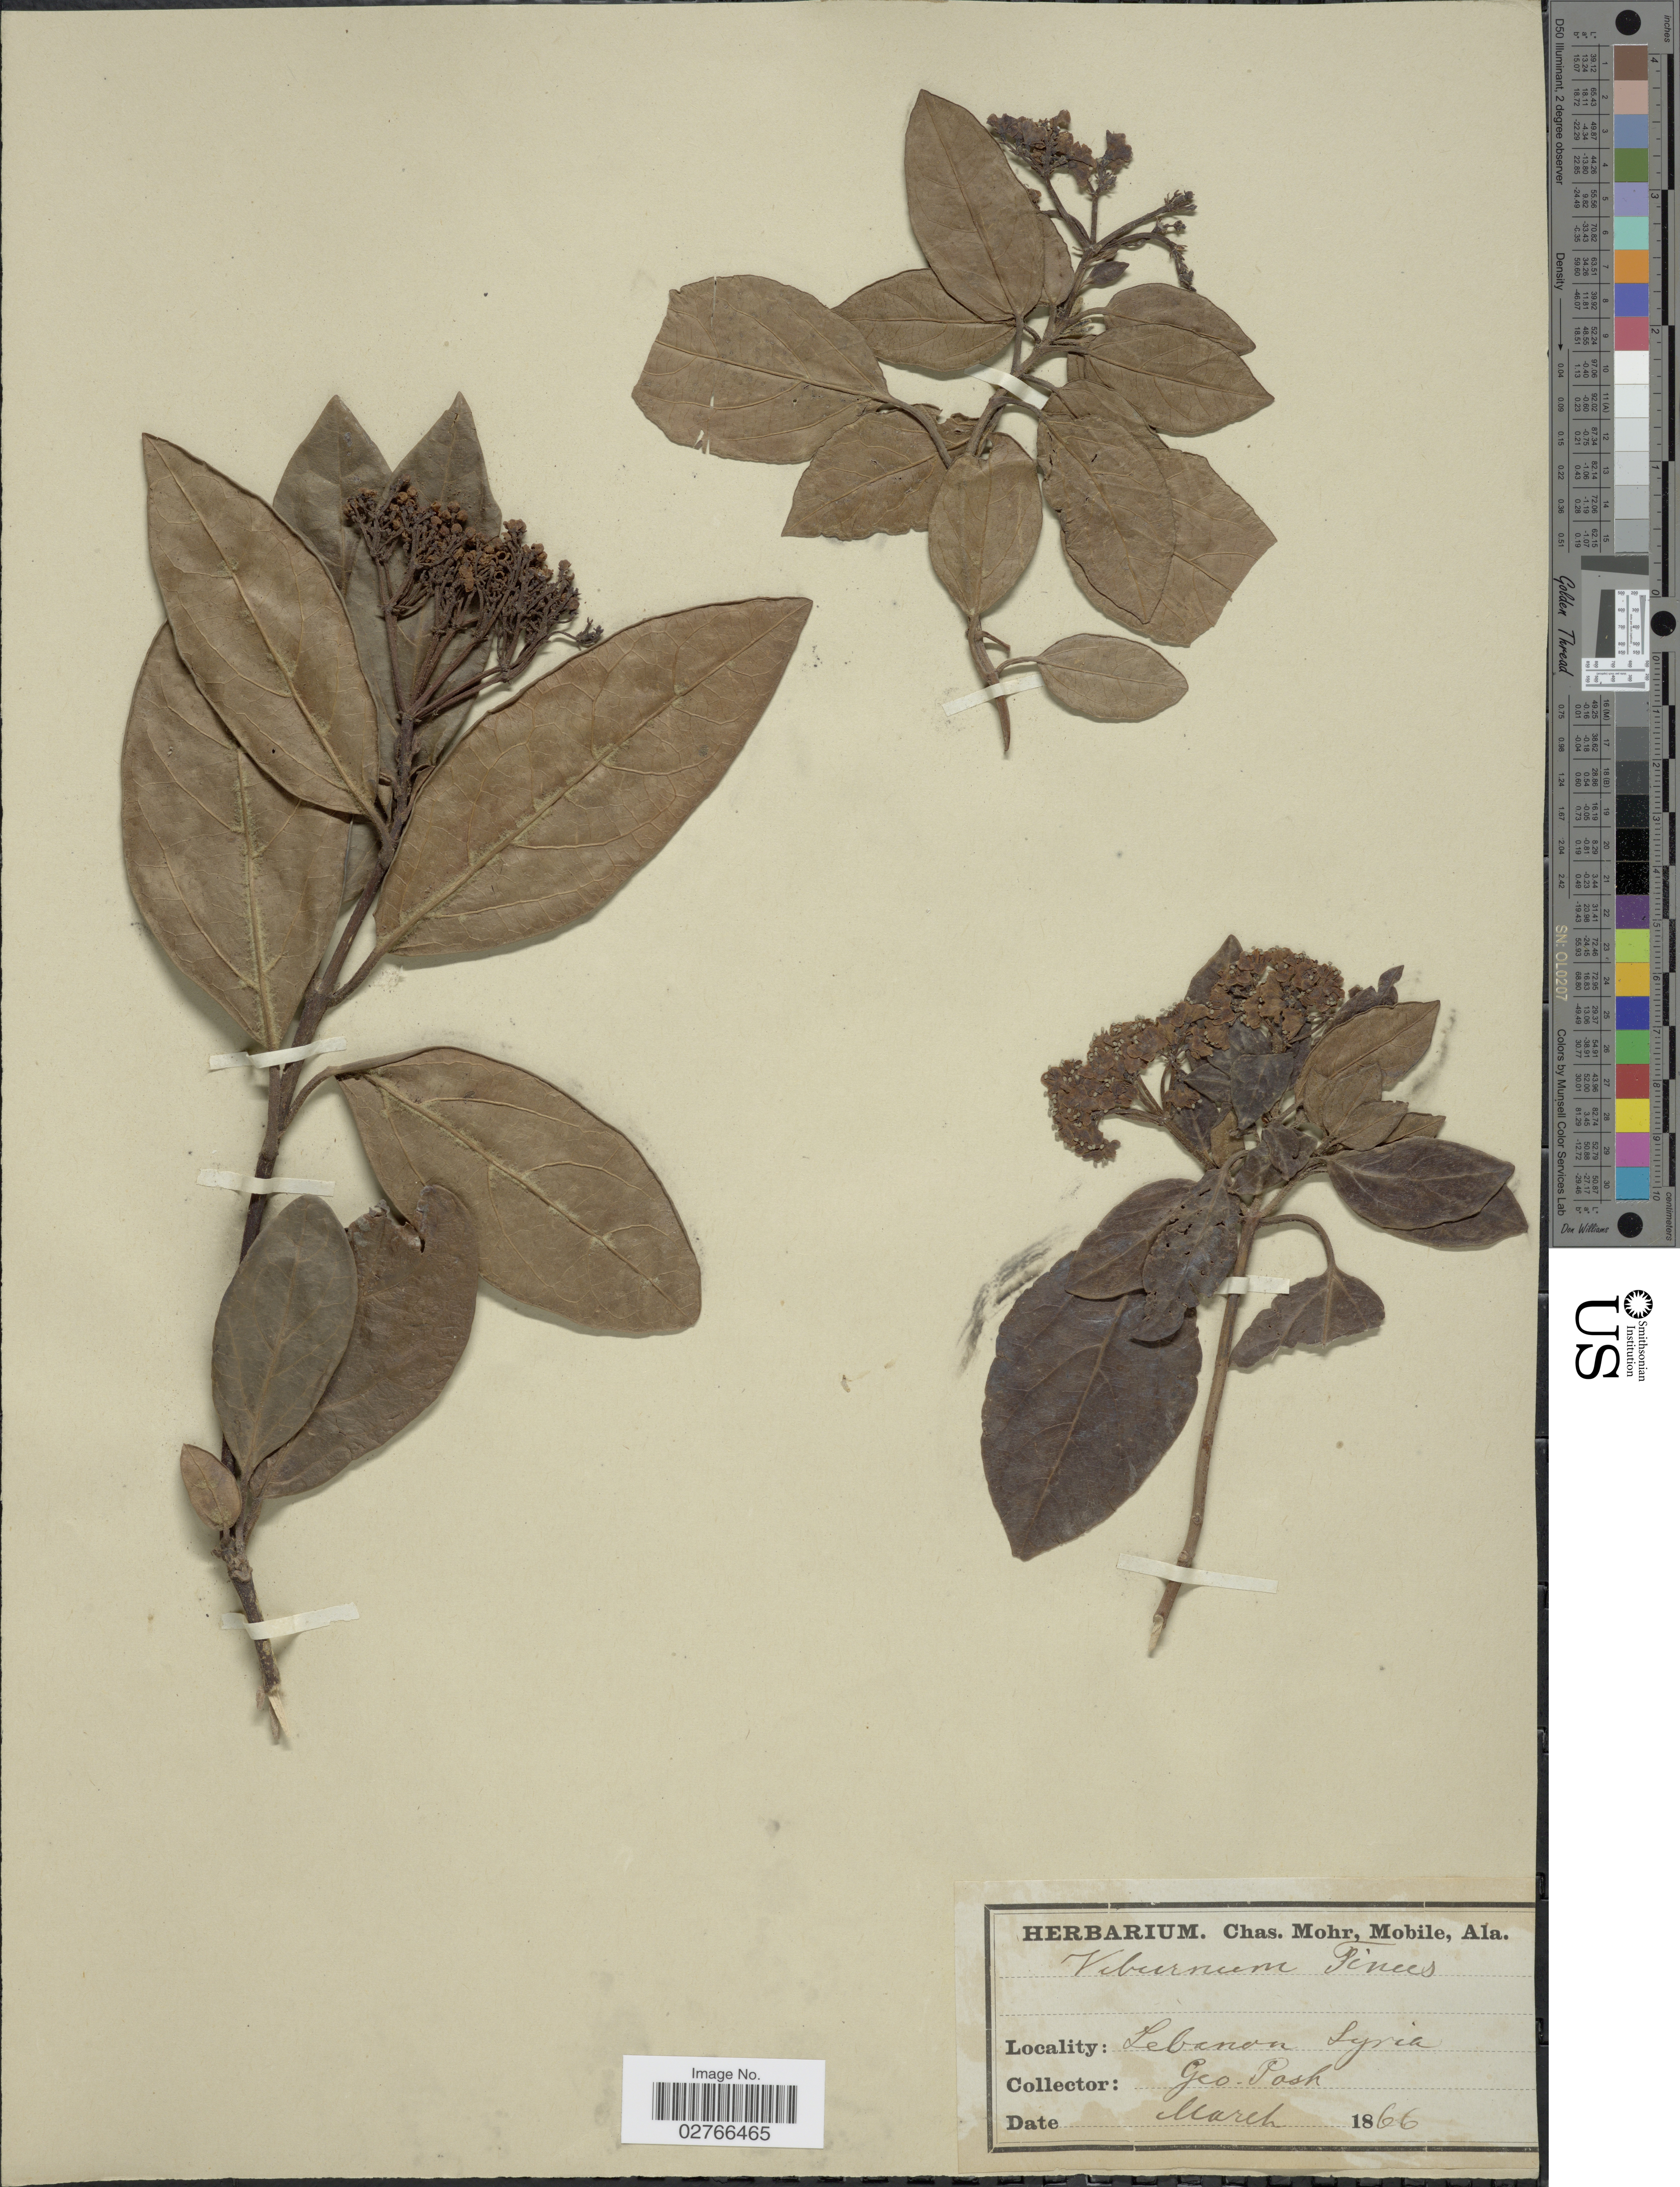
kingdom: Plantae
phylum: Tracheophyta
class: Magnoliopsida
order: Dipsacales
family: Viburnaceae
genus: Viburnum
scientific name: Viburnum tinus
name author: L.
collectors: G. E. Post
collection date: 1866-03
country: Syria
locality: Lebanon